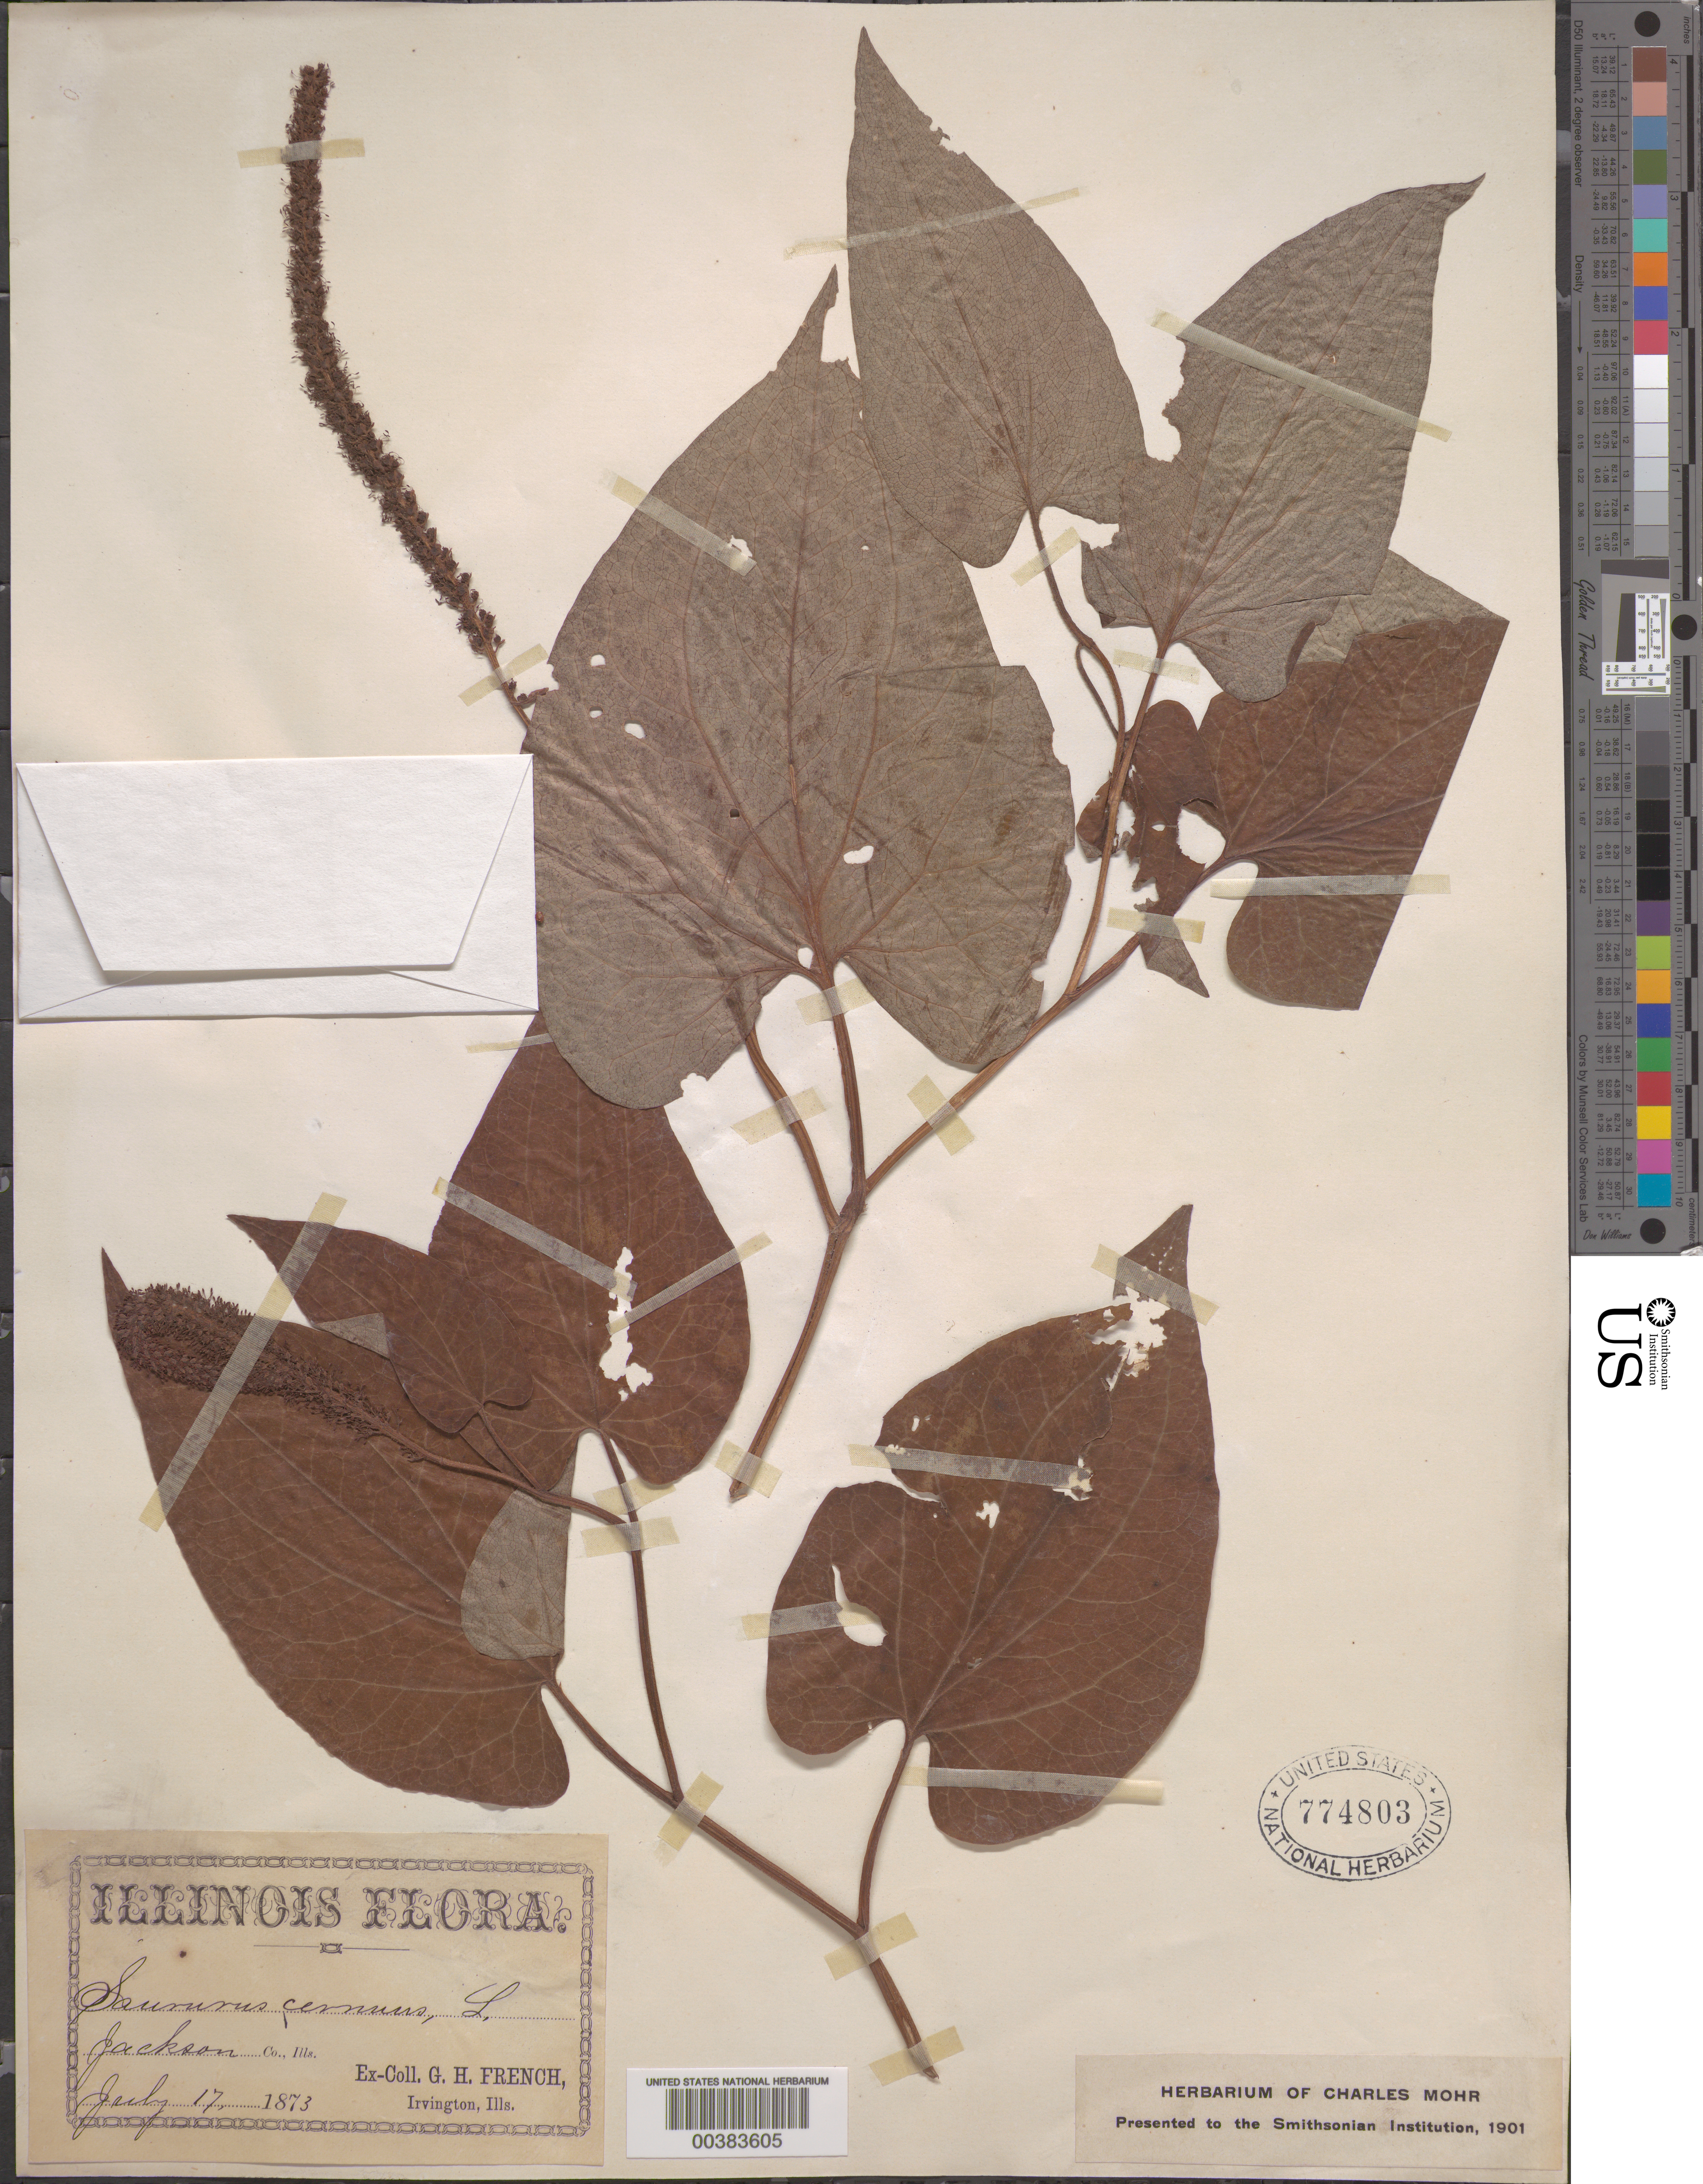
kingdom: Plantae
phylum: Tracheophyta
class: Magnoliopsida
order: Piperales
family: Saururaceae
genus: Saururus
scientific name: Saururus cernuus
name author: L.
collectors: G. H. French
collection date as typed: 17 Jul 1873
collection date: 1873-07-17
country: United States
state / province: Illinois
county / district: Jackson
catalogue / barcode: US 774803